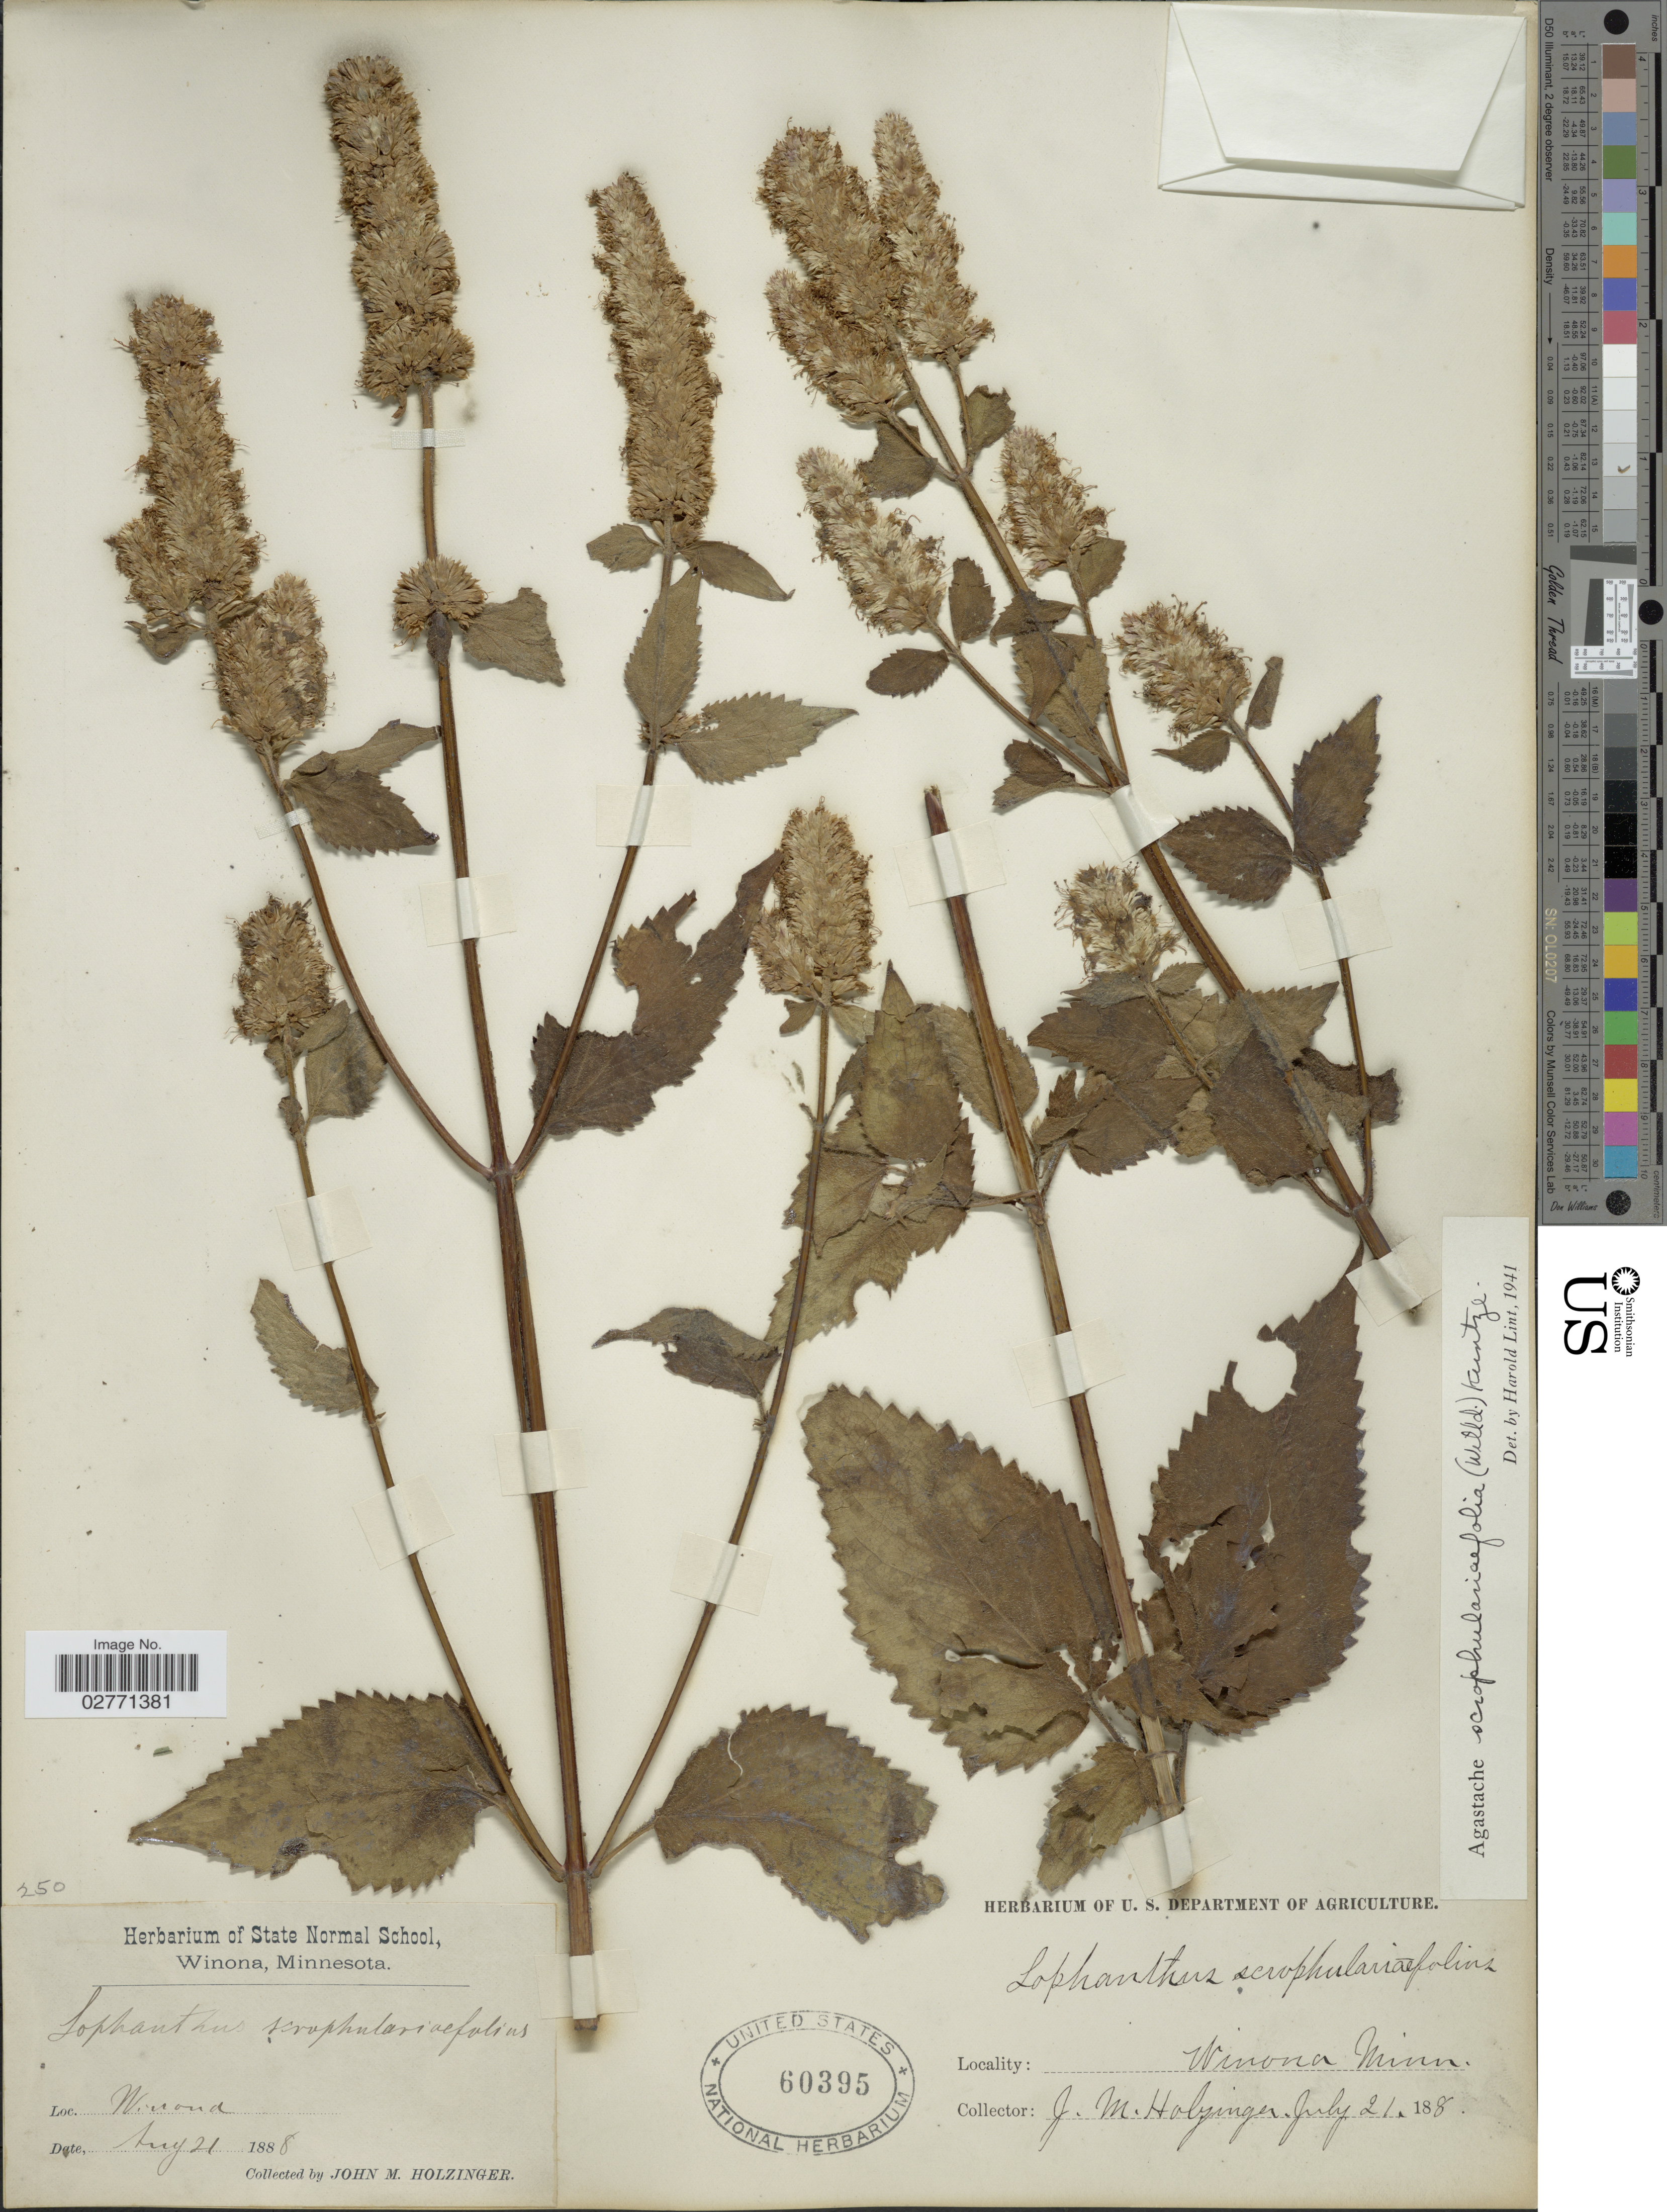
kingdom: Plantae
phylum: Tracheophyta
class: Magnoliopsida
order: Lamiales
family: Lamiaceae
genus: Agastache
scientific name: Agastache scrophulariifolia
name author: (Willd.) Kuntze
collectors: J. M. Holzinger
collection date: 1888-08-21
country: United States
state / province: Minnesota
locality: Winona.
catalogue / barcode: US 60395